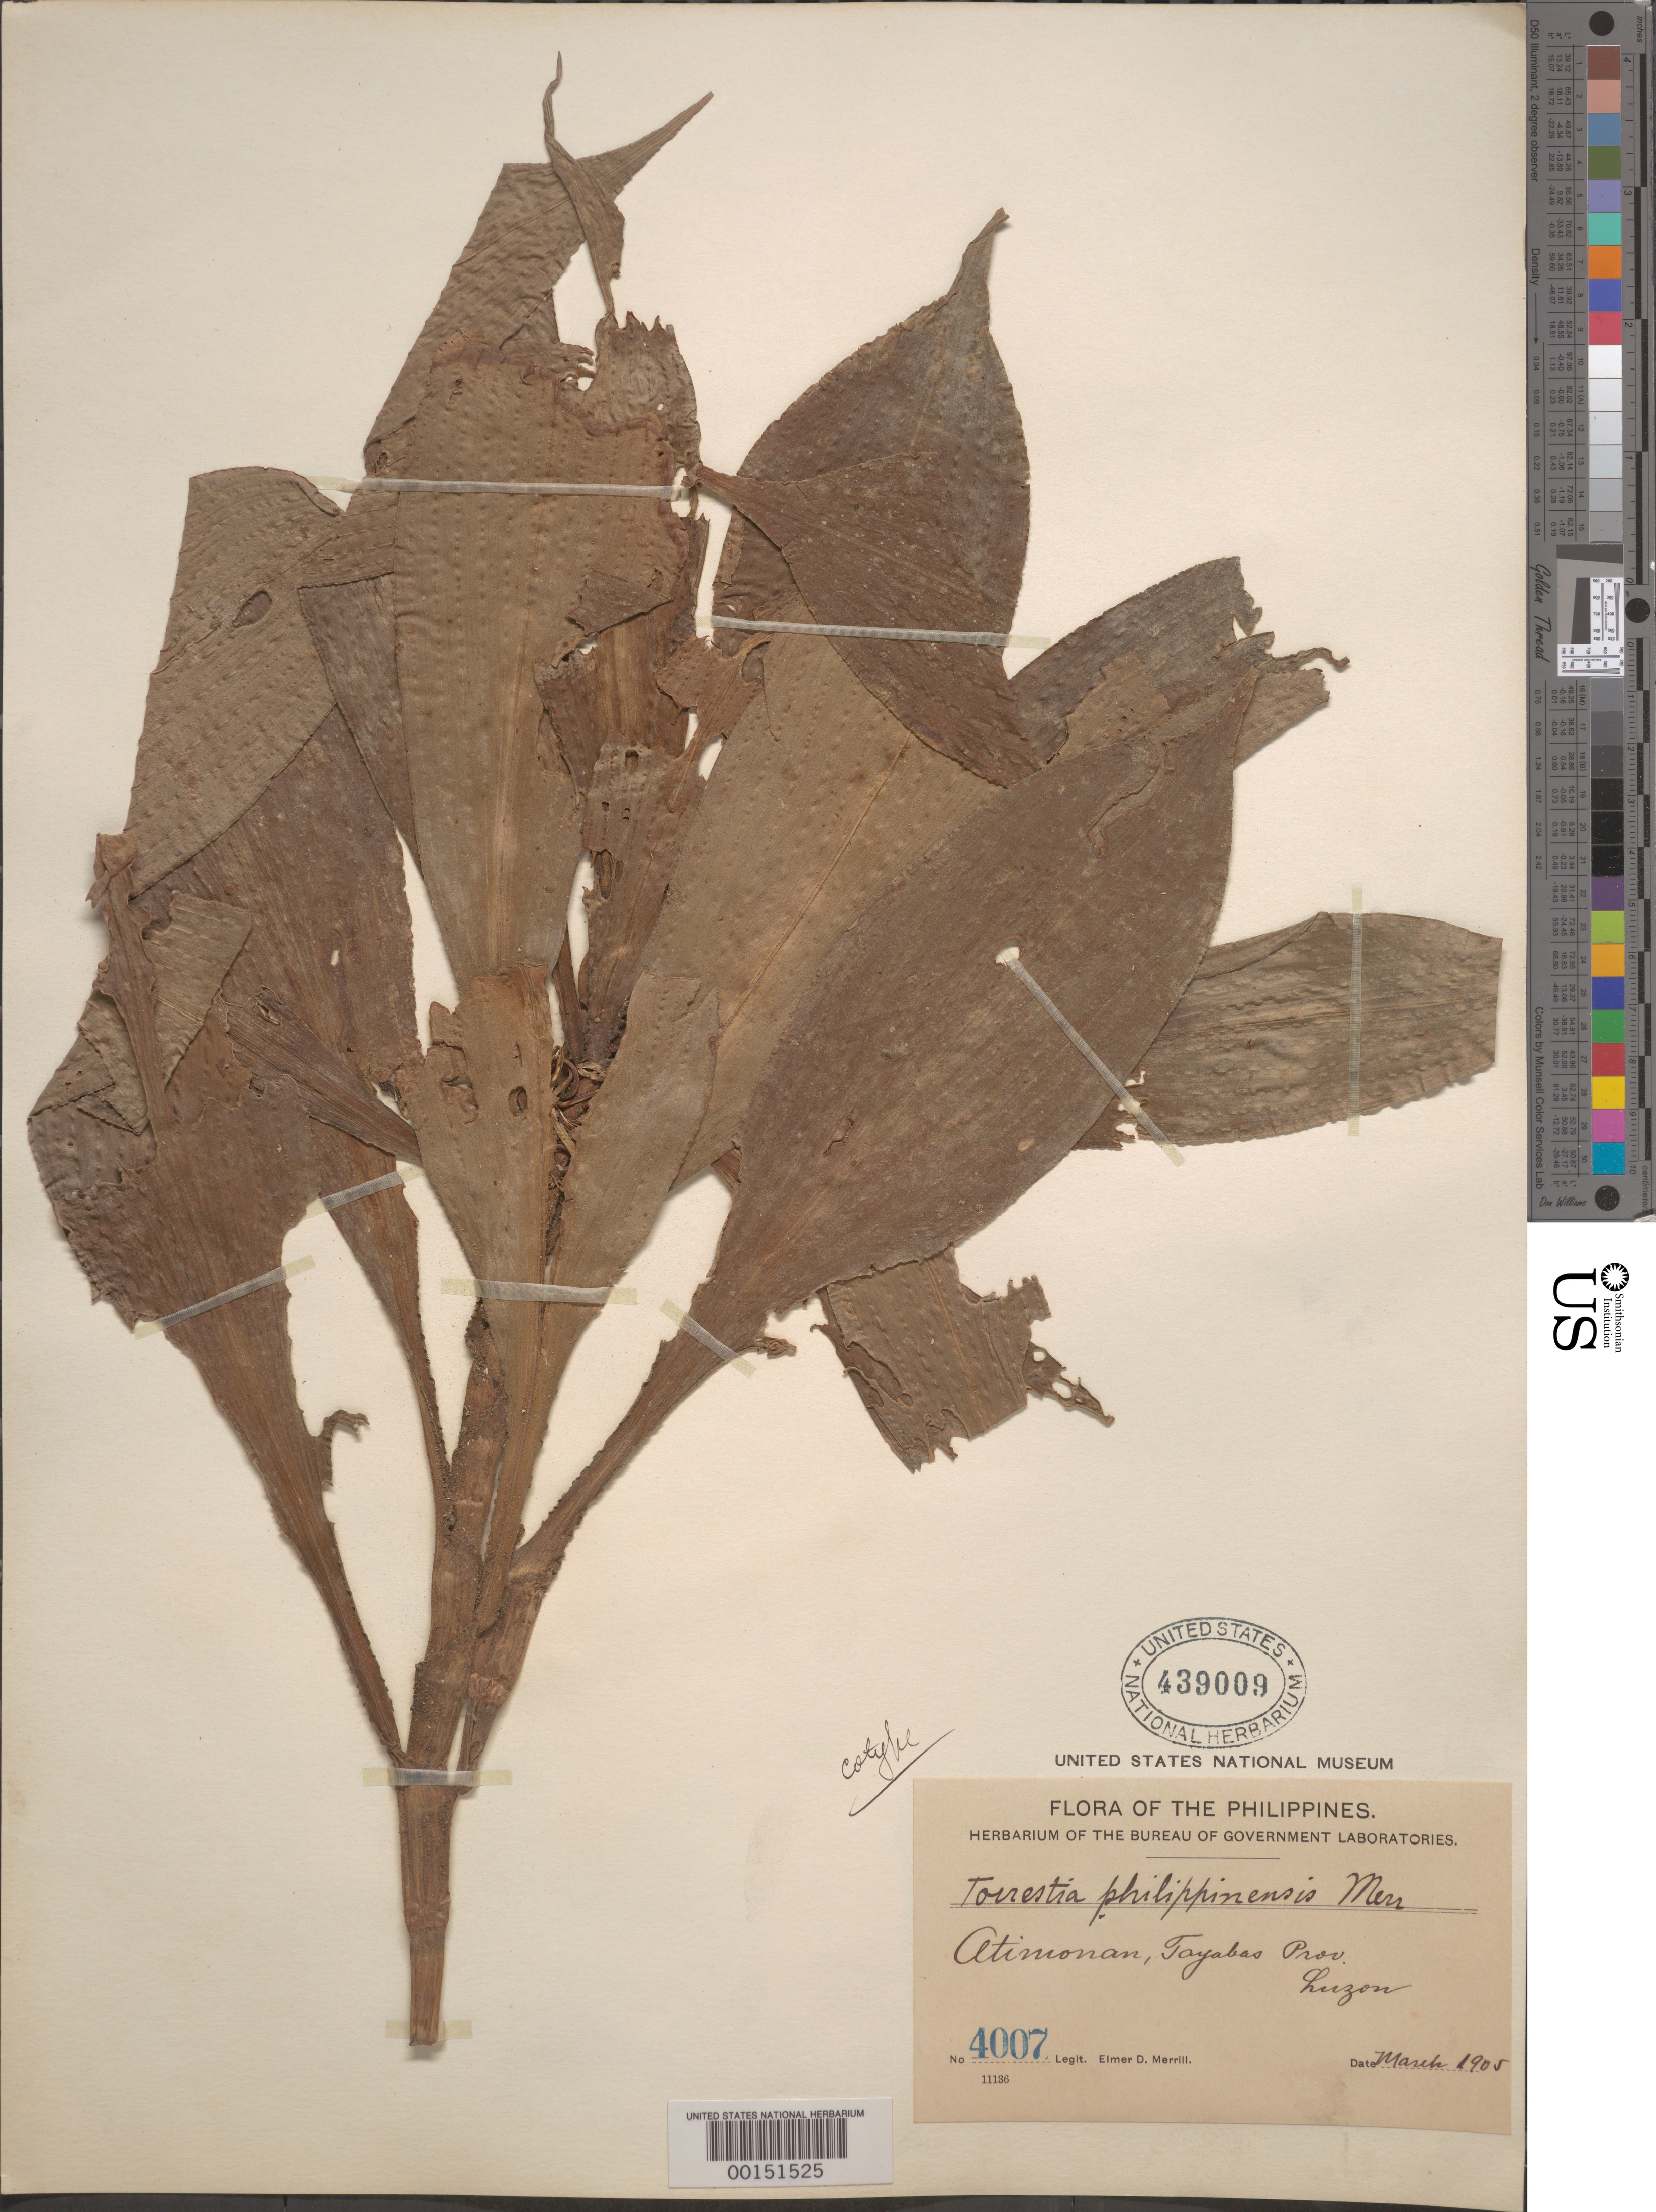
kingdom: Plantae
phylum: Tracheophyta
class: Liliopsida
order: Commelinales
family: Commelinaceae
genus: Amischotolype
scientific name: Amischotolype hispida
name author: (A. Rich.) D.Y. Hong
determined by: Strong, Mark T., (BOT), Smithsonian Institution - National Museum of Natural History (UNITED STATES)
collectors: E. D. Merrill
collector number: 4007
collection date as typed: Mar 1905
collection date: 1905-03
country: Philippines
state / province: Calabarzon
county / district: Quezon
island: Luzon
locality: Atimonan, tayabas prov. [= quezon province]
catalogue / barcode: US 439009